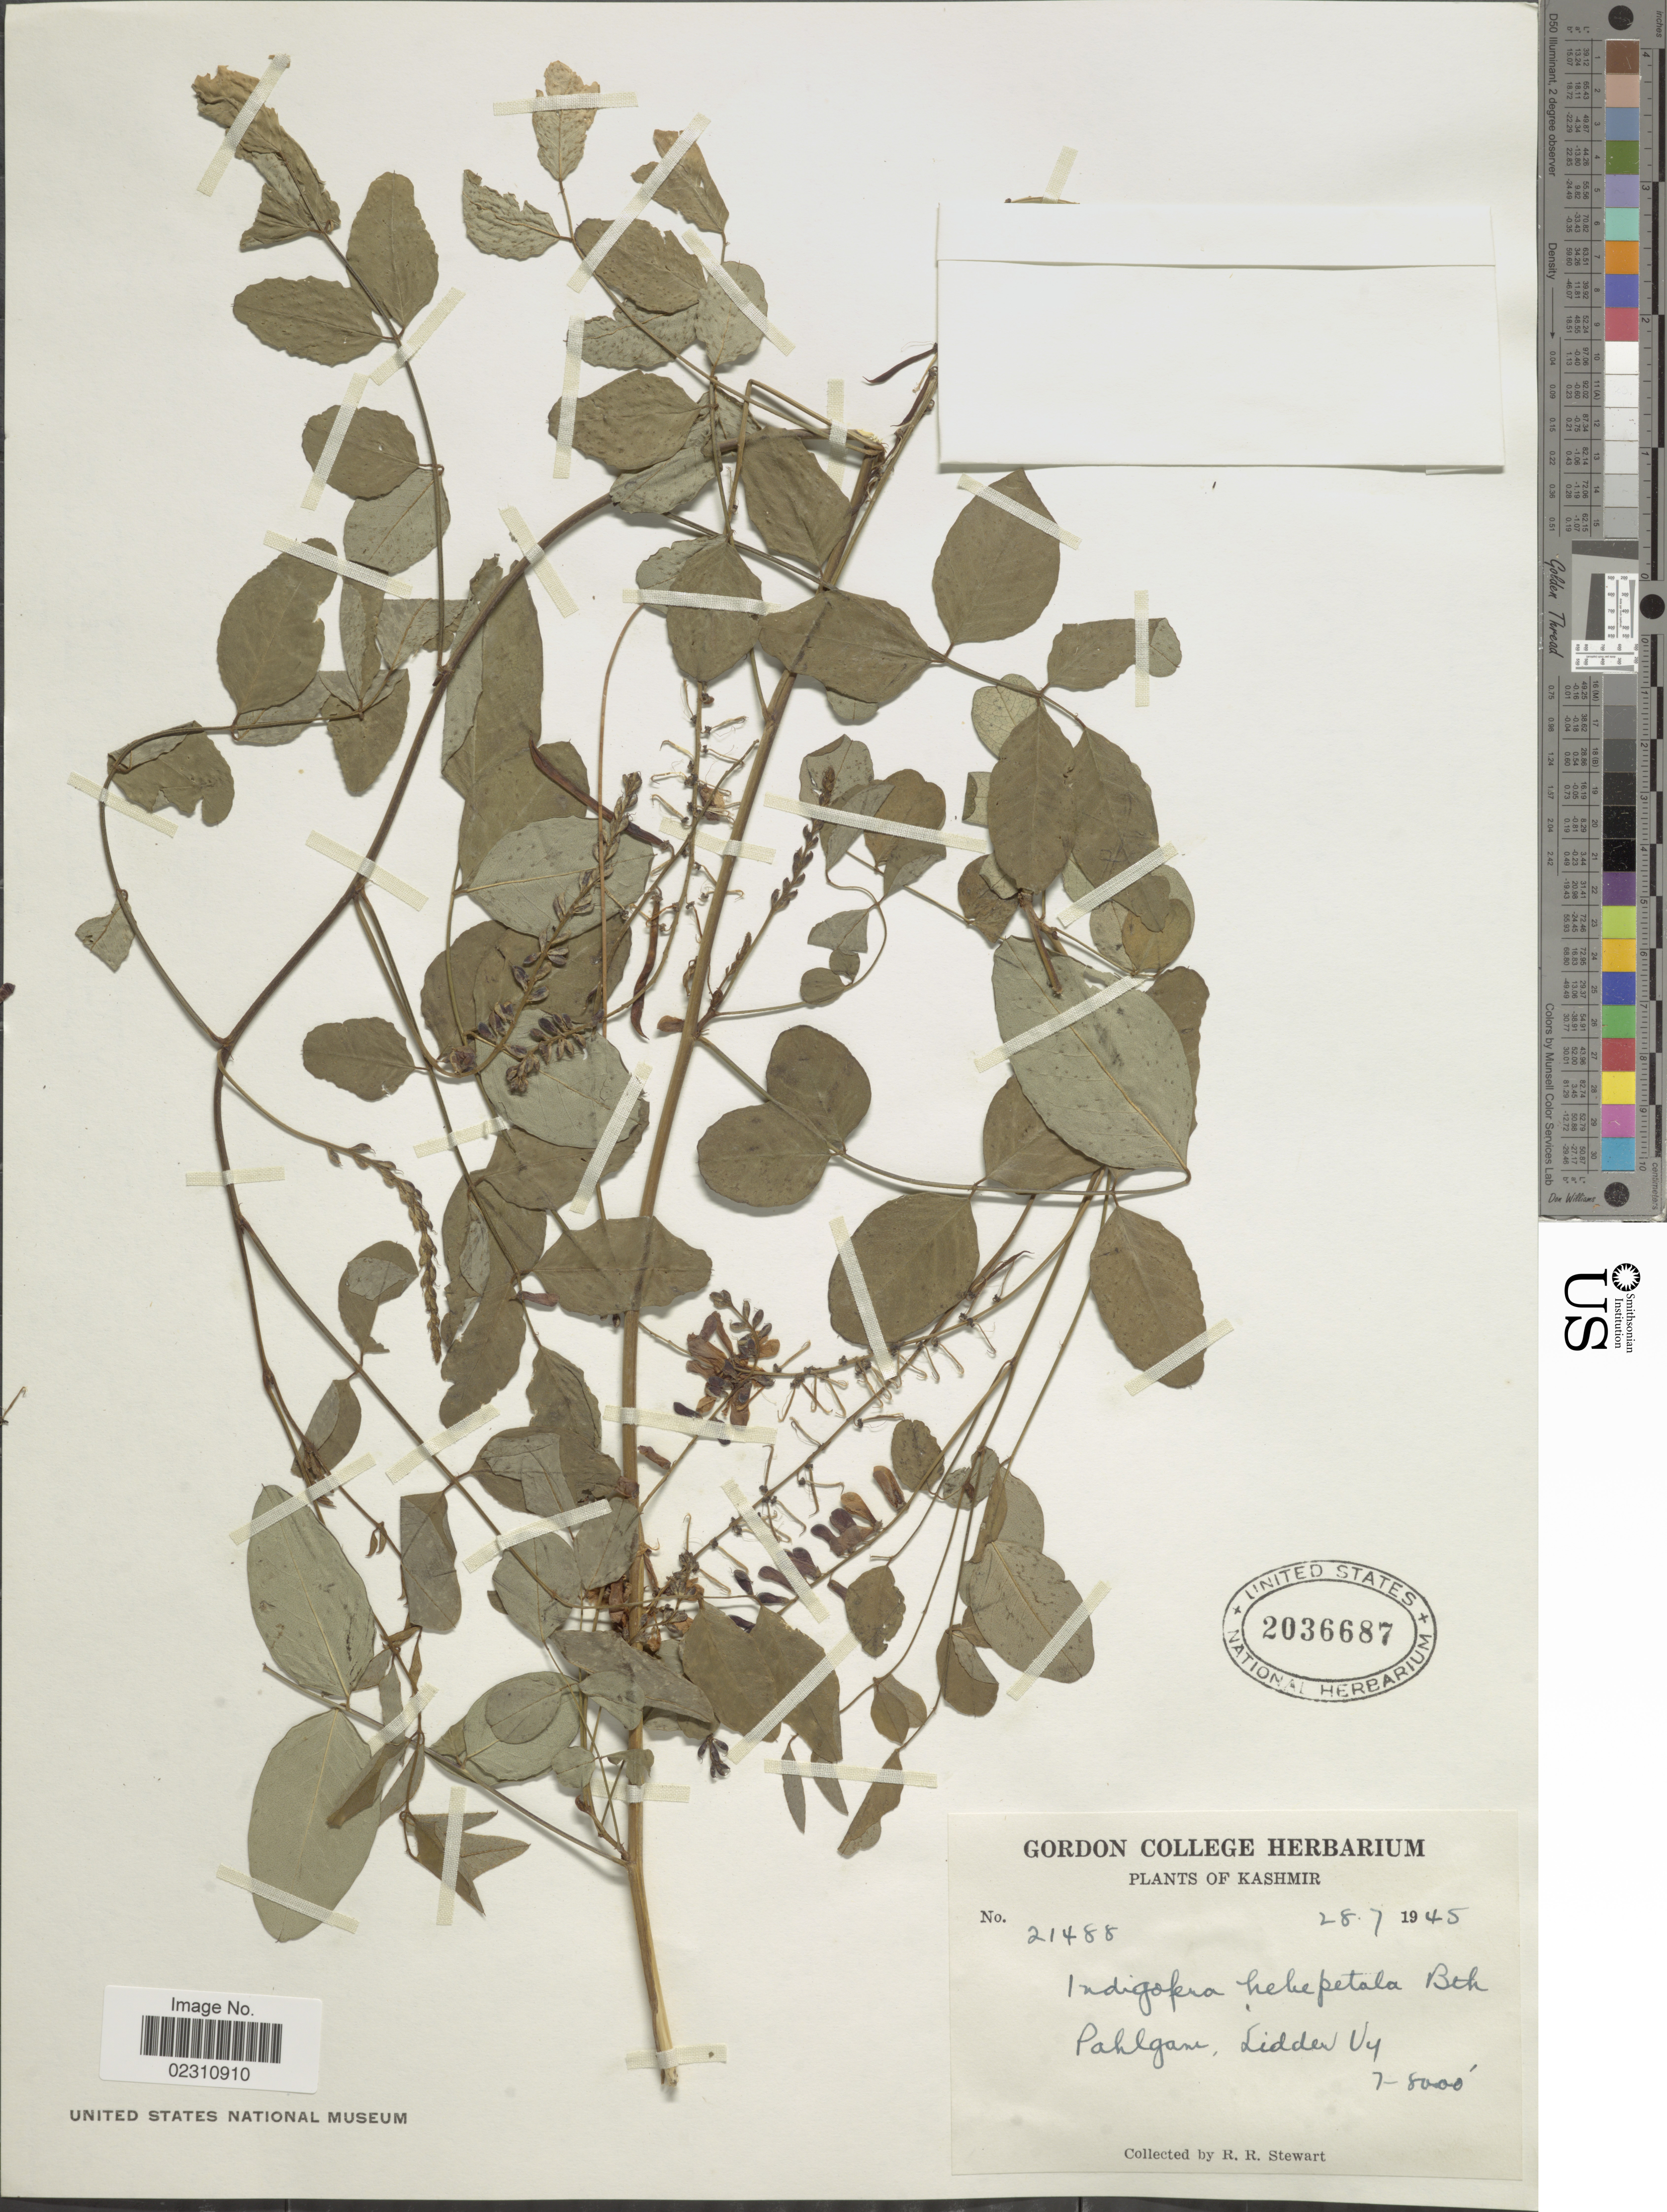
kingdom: Plantae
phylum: Tracheophyta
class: Magnoliopsida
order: Fabales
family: Fabaceae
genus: Indigofera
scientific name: Indigofera hebepetala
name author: Baker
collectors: R. R. Stewart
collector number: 21488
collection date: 1945-07-28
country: India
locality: Kashmir, Pahlgam, Lidder Vy.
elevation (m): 2134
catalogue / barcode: US 2036687